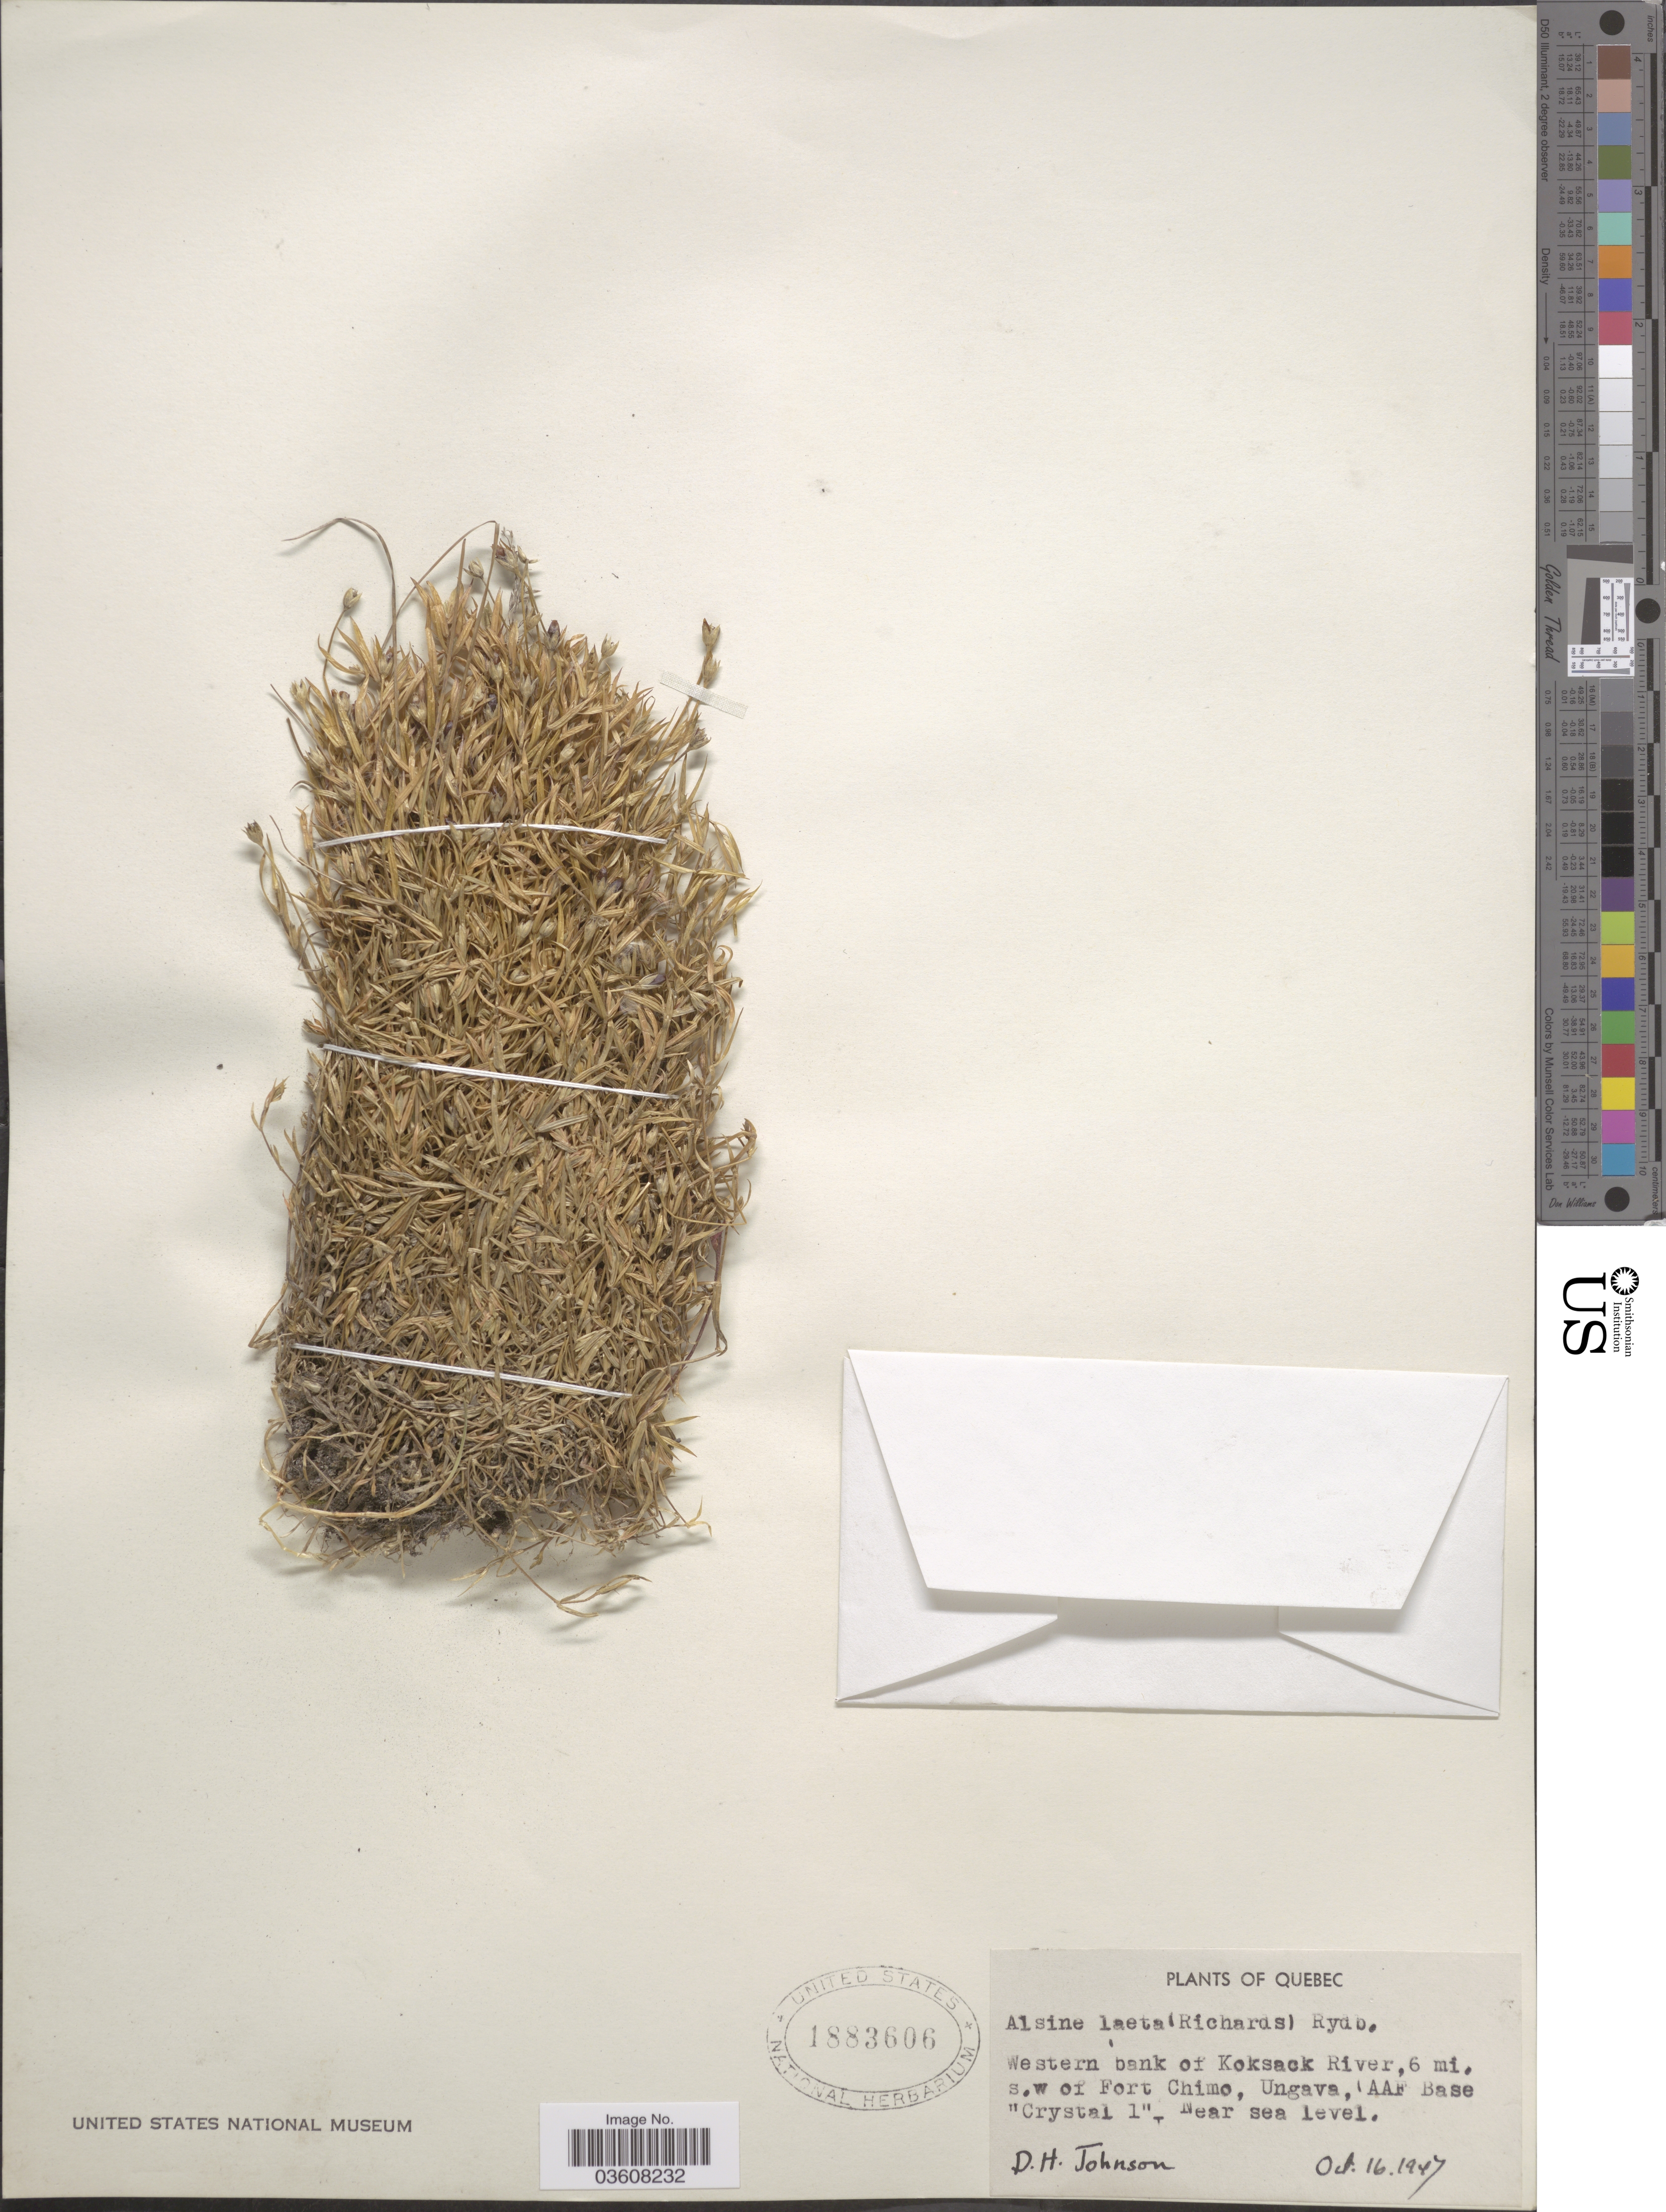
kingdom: Plantae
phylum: Tracheophyta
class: Magnoliopsida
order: Caryophyllales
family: Caryophyllaceae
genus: Stellaria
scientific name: Stellaria laeta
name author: Richards.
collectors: D.H. Johnson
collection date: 1947-10-16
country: Canada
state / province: Quebec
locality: Western bank of Koksack River, 6 mi. s.w of Fort Chimo, Ungava (AAF Base "Crystal l".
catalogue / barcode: US 1883606